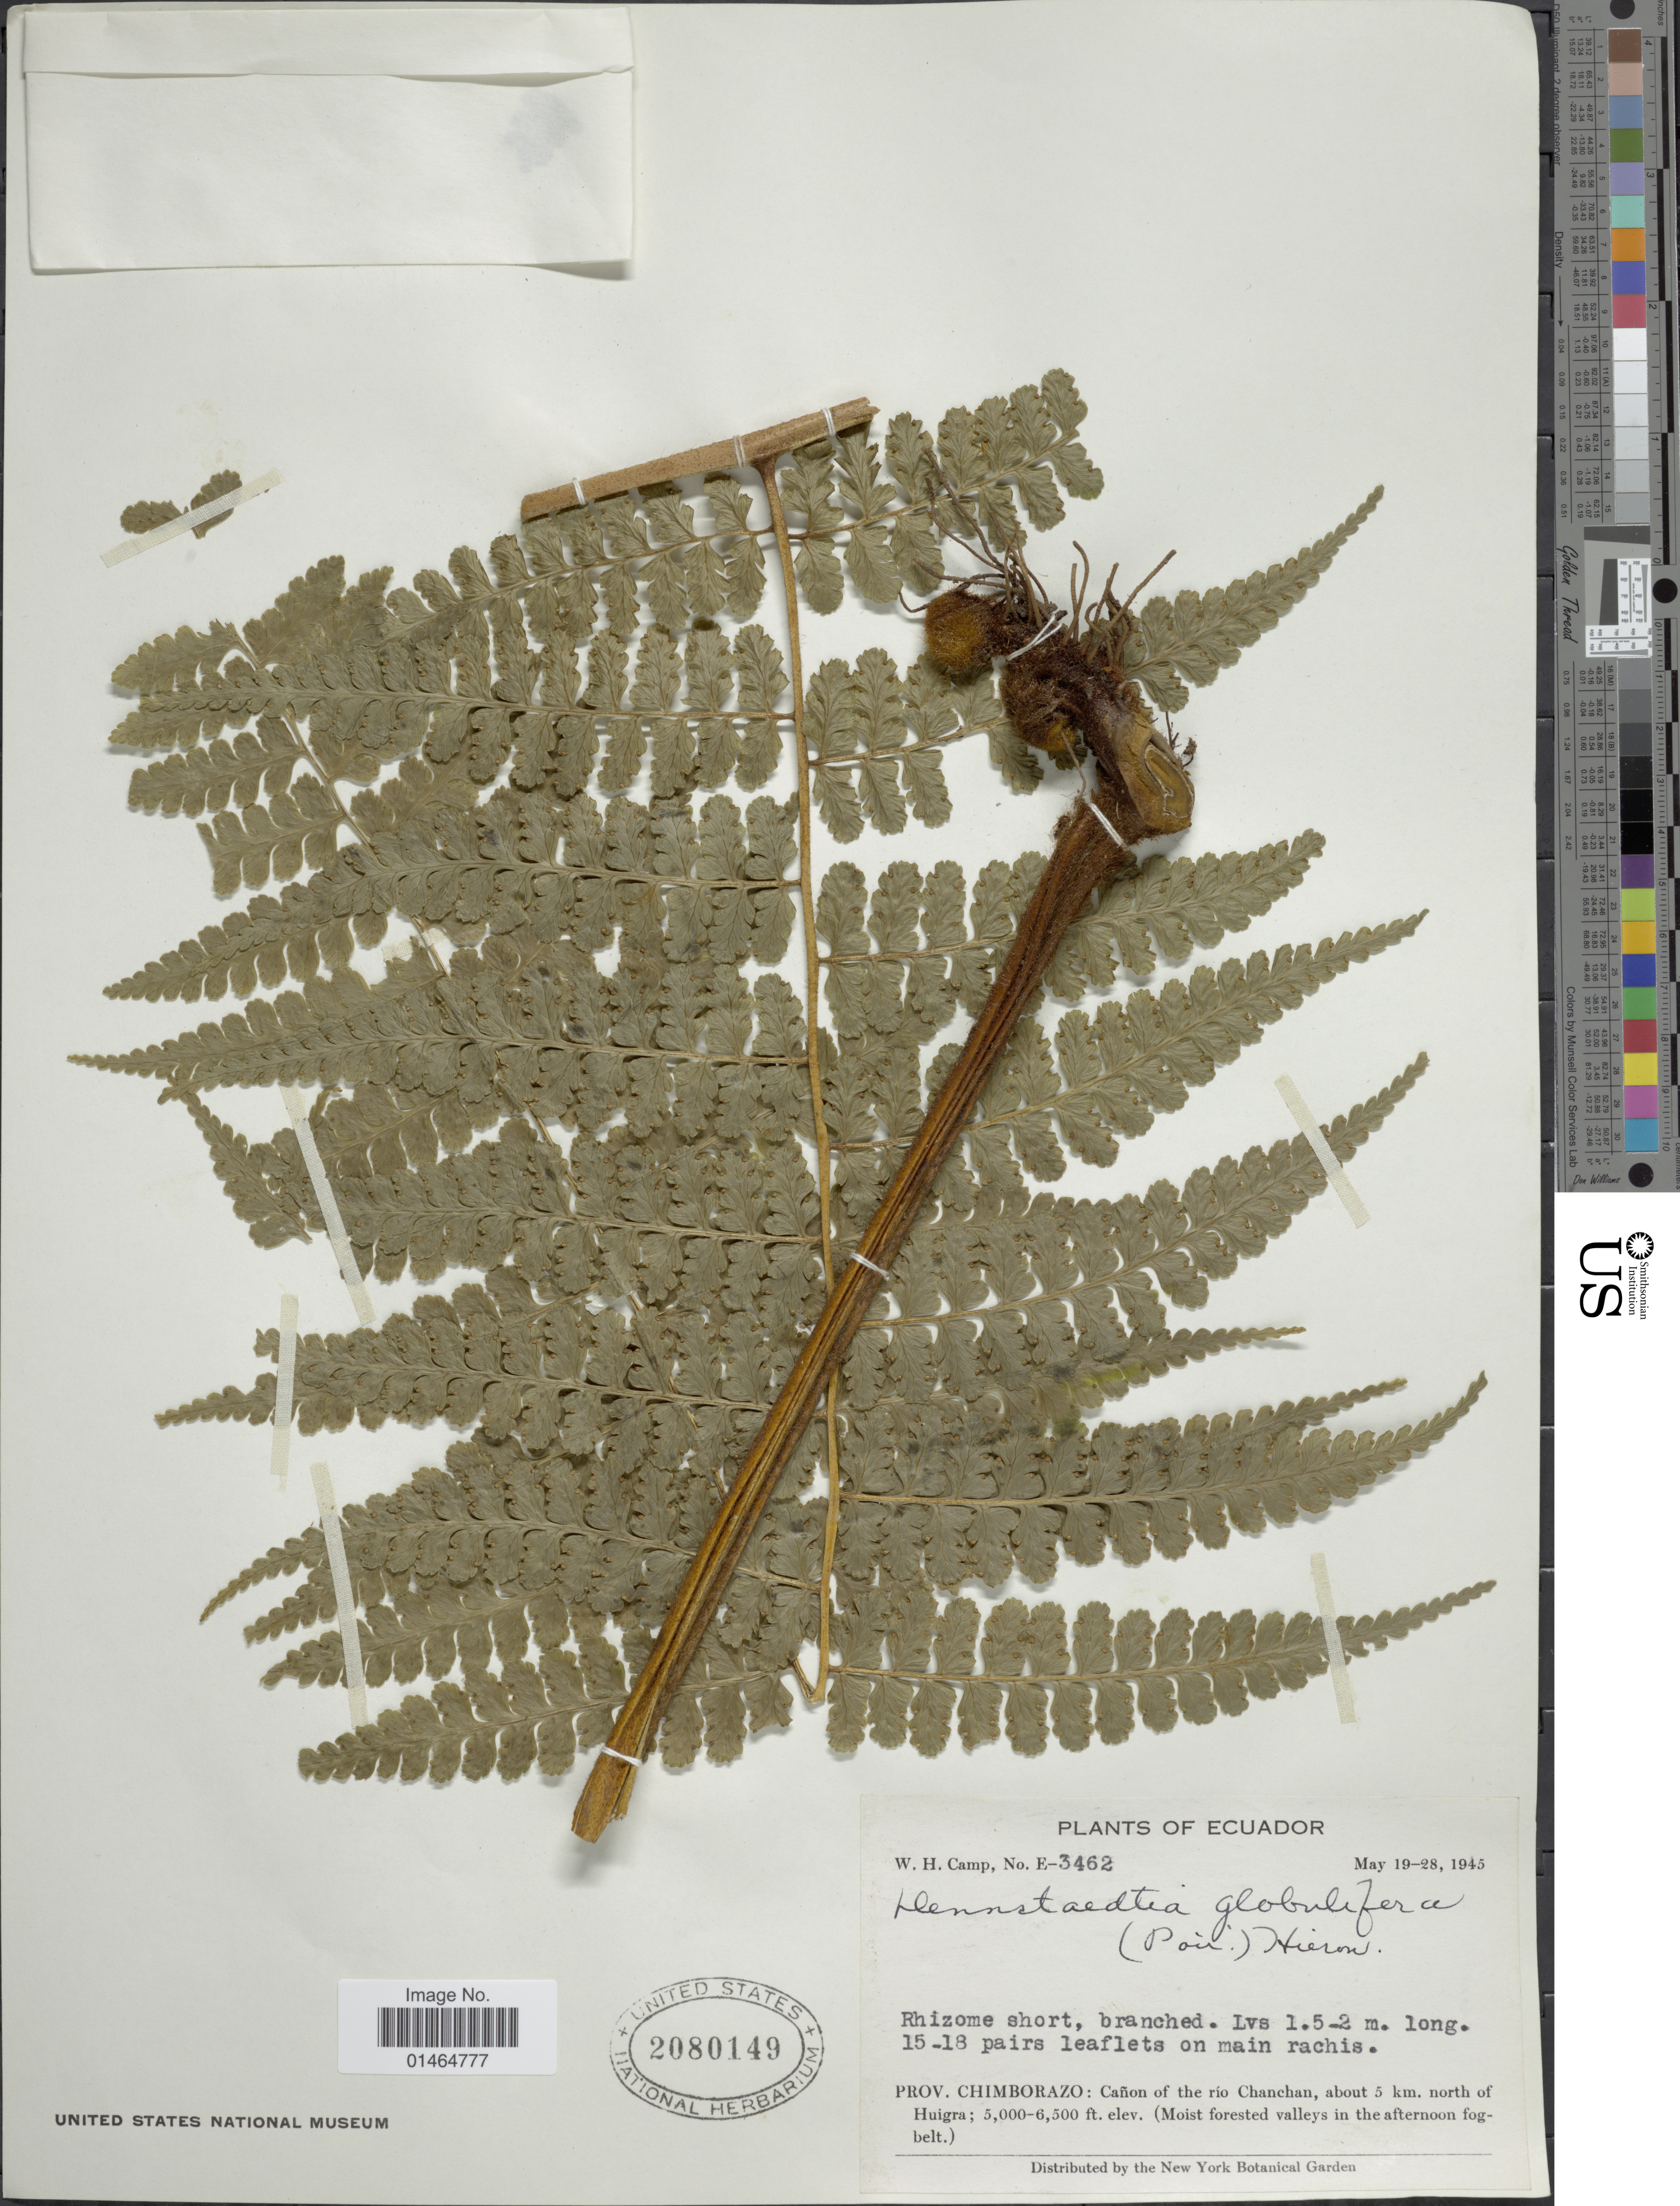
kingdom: Plantae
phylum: Tracheophyta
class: Polypodiopsida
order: Polypodiales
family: Dennstaedtiaceae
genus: Dennstaedtia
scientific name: Dennstaedtia globulifera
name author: (Poir.) Hieron.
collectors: W. H. Camp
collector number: E-3462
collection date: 1945-05-19/1945-05-28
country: Ecuador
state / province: Chimborazo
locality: Cañon of the río Chanchan, about 5 km. north of Huigra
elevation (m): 1524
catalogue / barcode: US 2080149